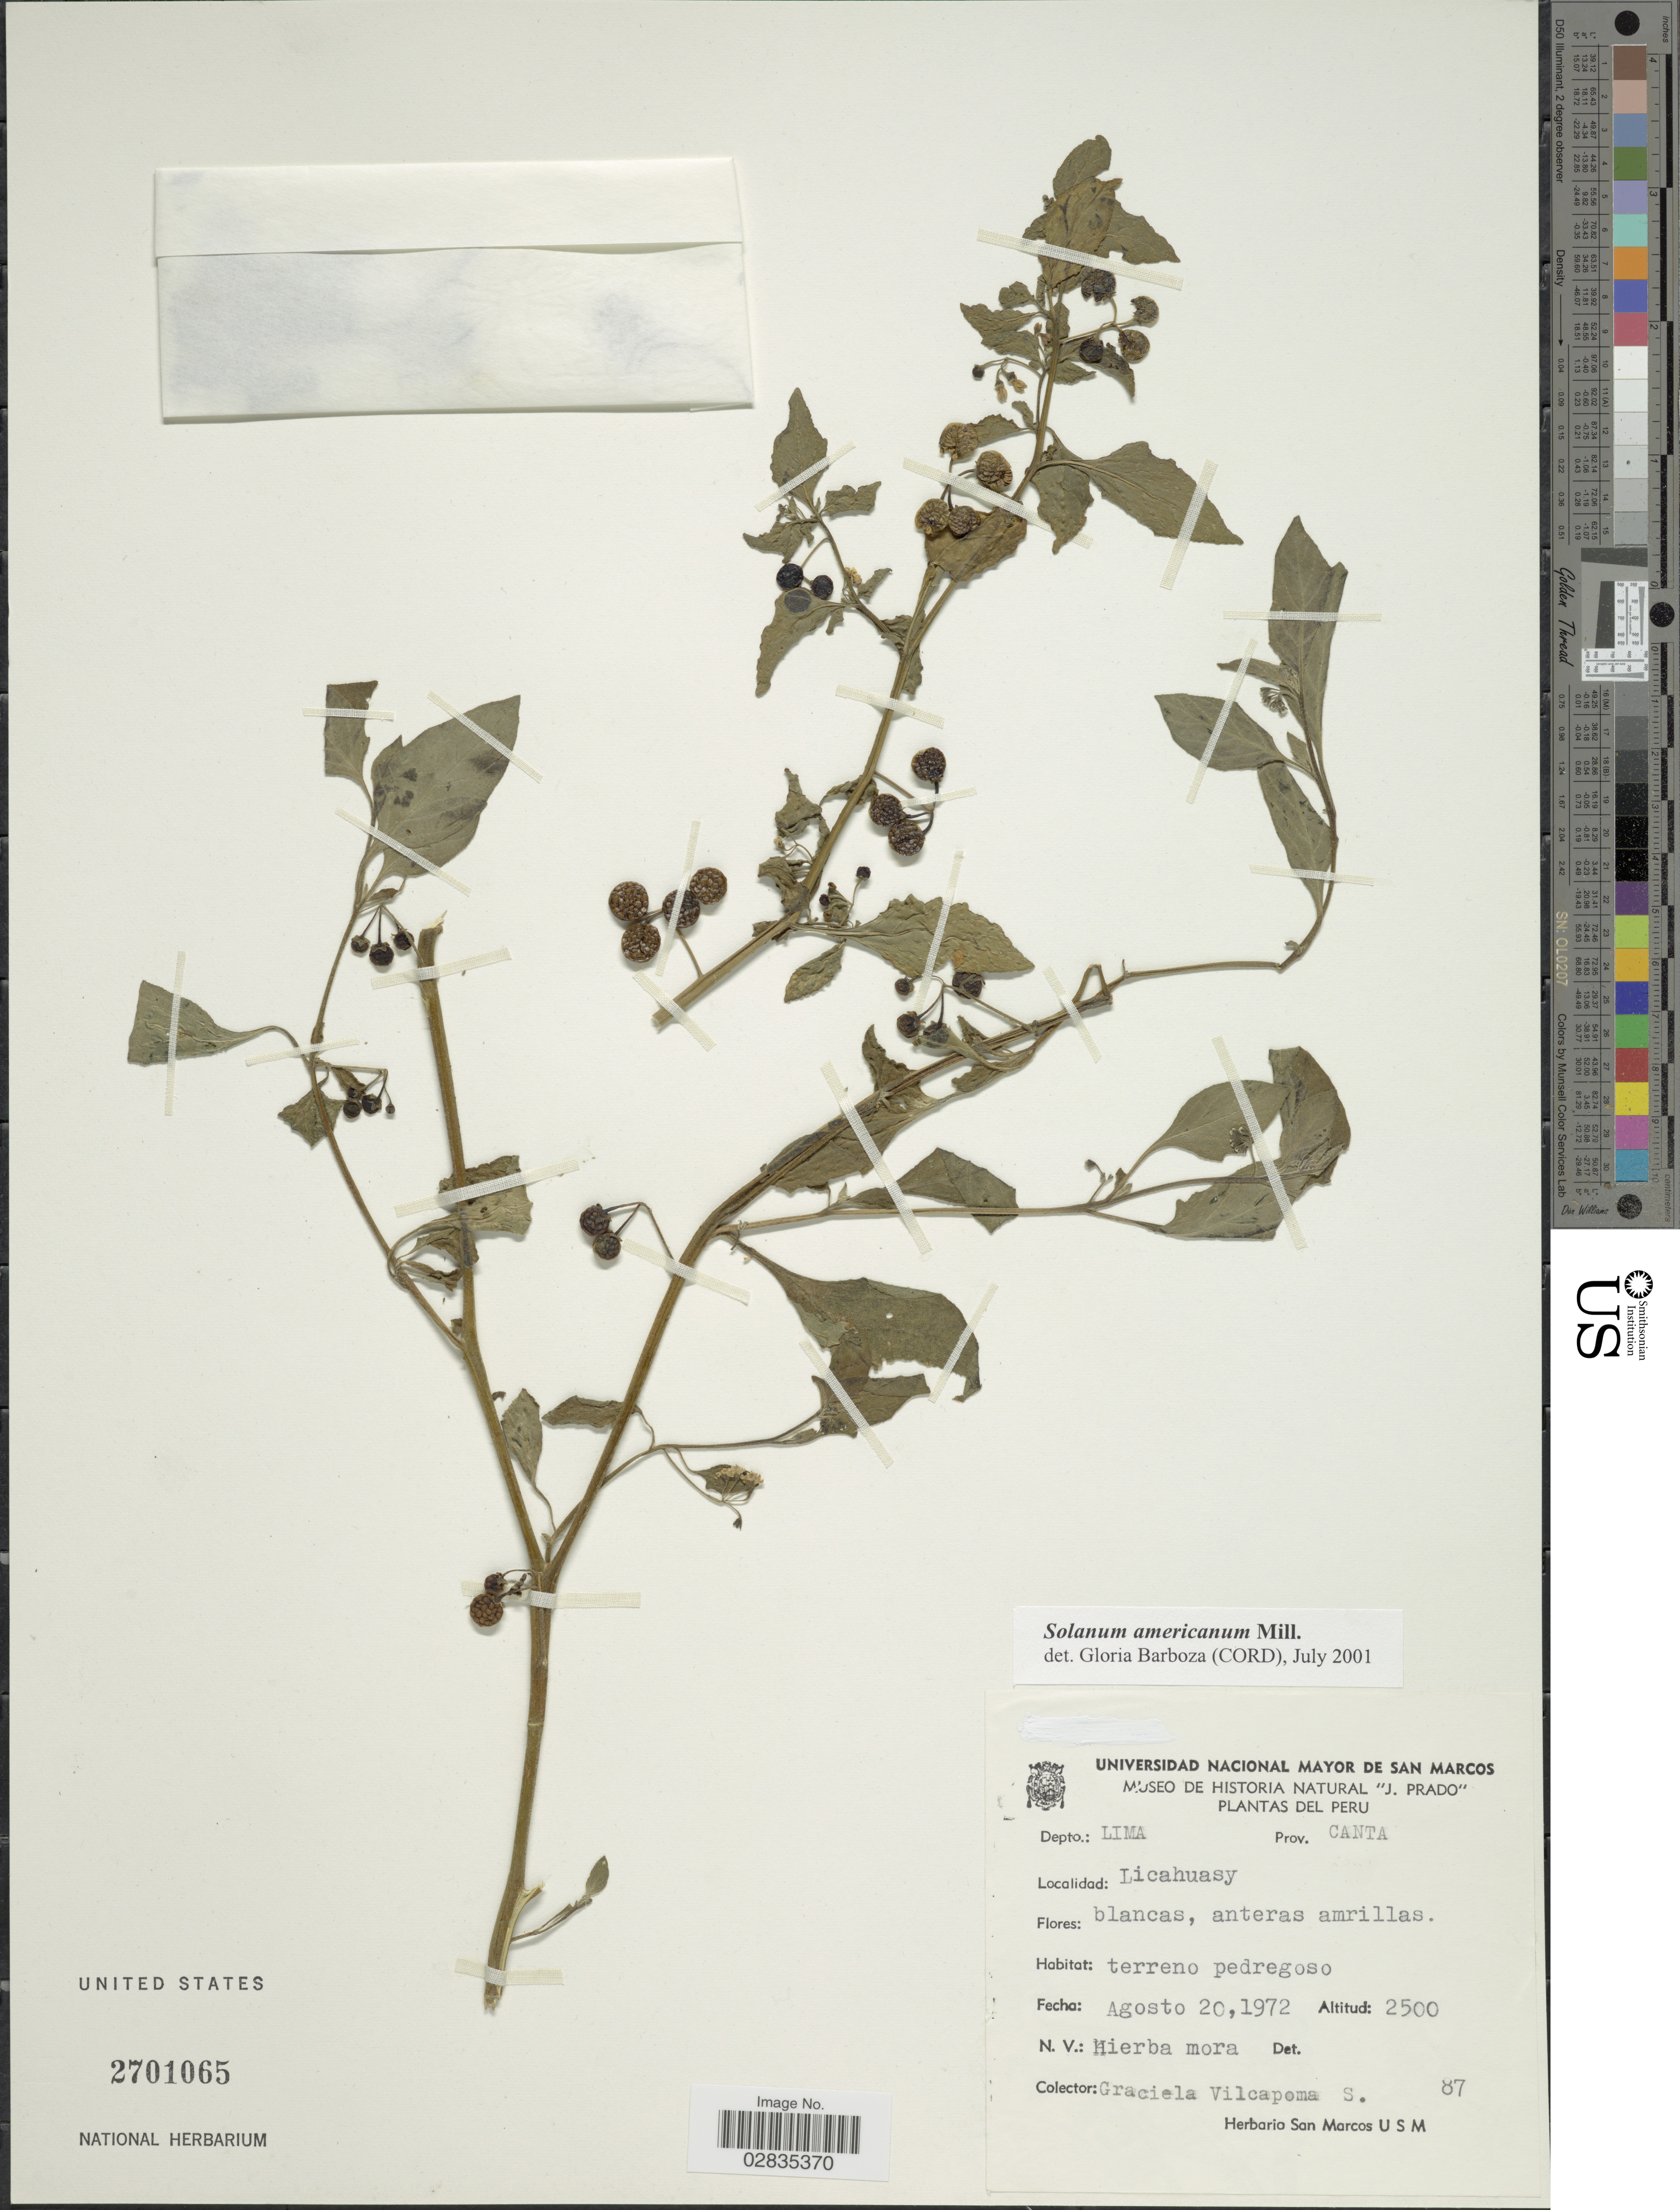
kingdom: Plantae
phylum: Tracheophyta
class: Magnoliopsida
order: Solanales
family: Solanaceae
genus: Solanum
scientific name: Solanum americanum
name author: Mill.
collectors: G. Vilcapoma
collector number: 87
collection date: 1972-08-20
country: Peru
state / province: Lima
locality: Depto.: Lima Prov. Canta. Licahuasy.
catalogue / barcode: US 2701065